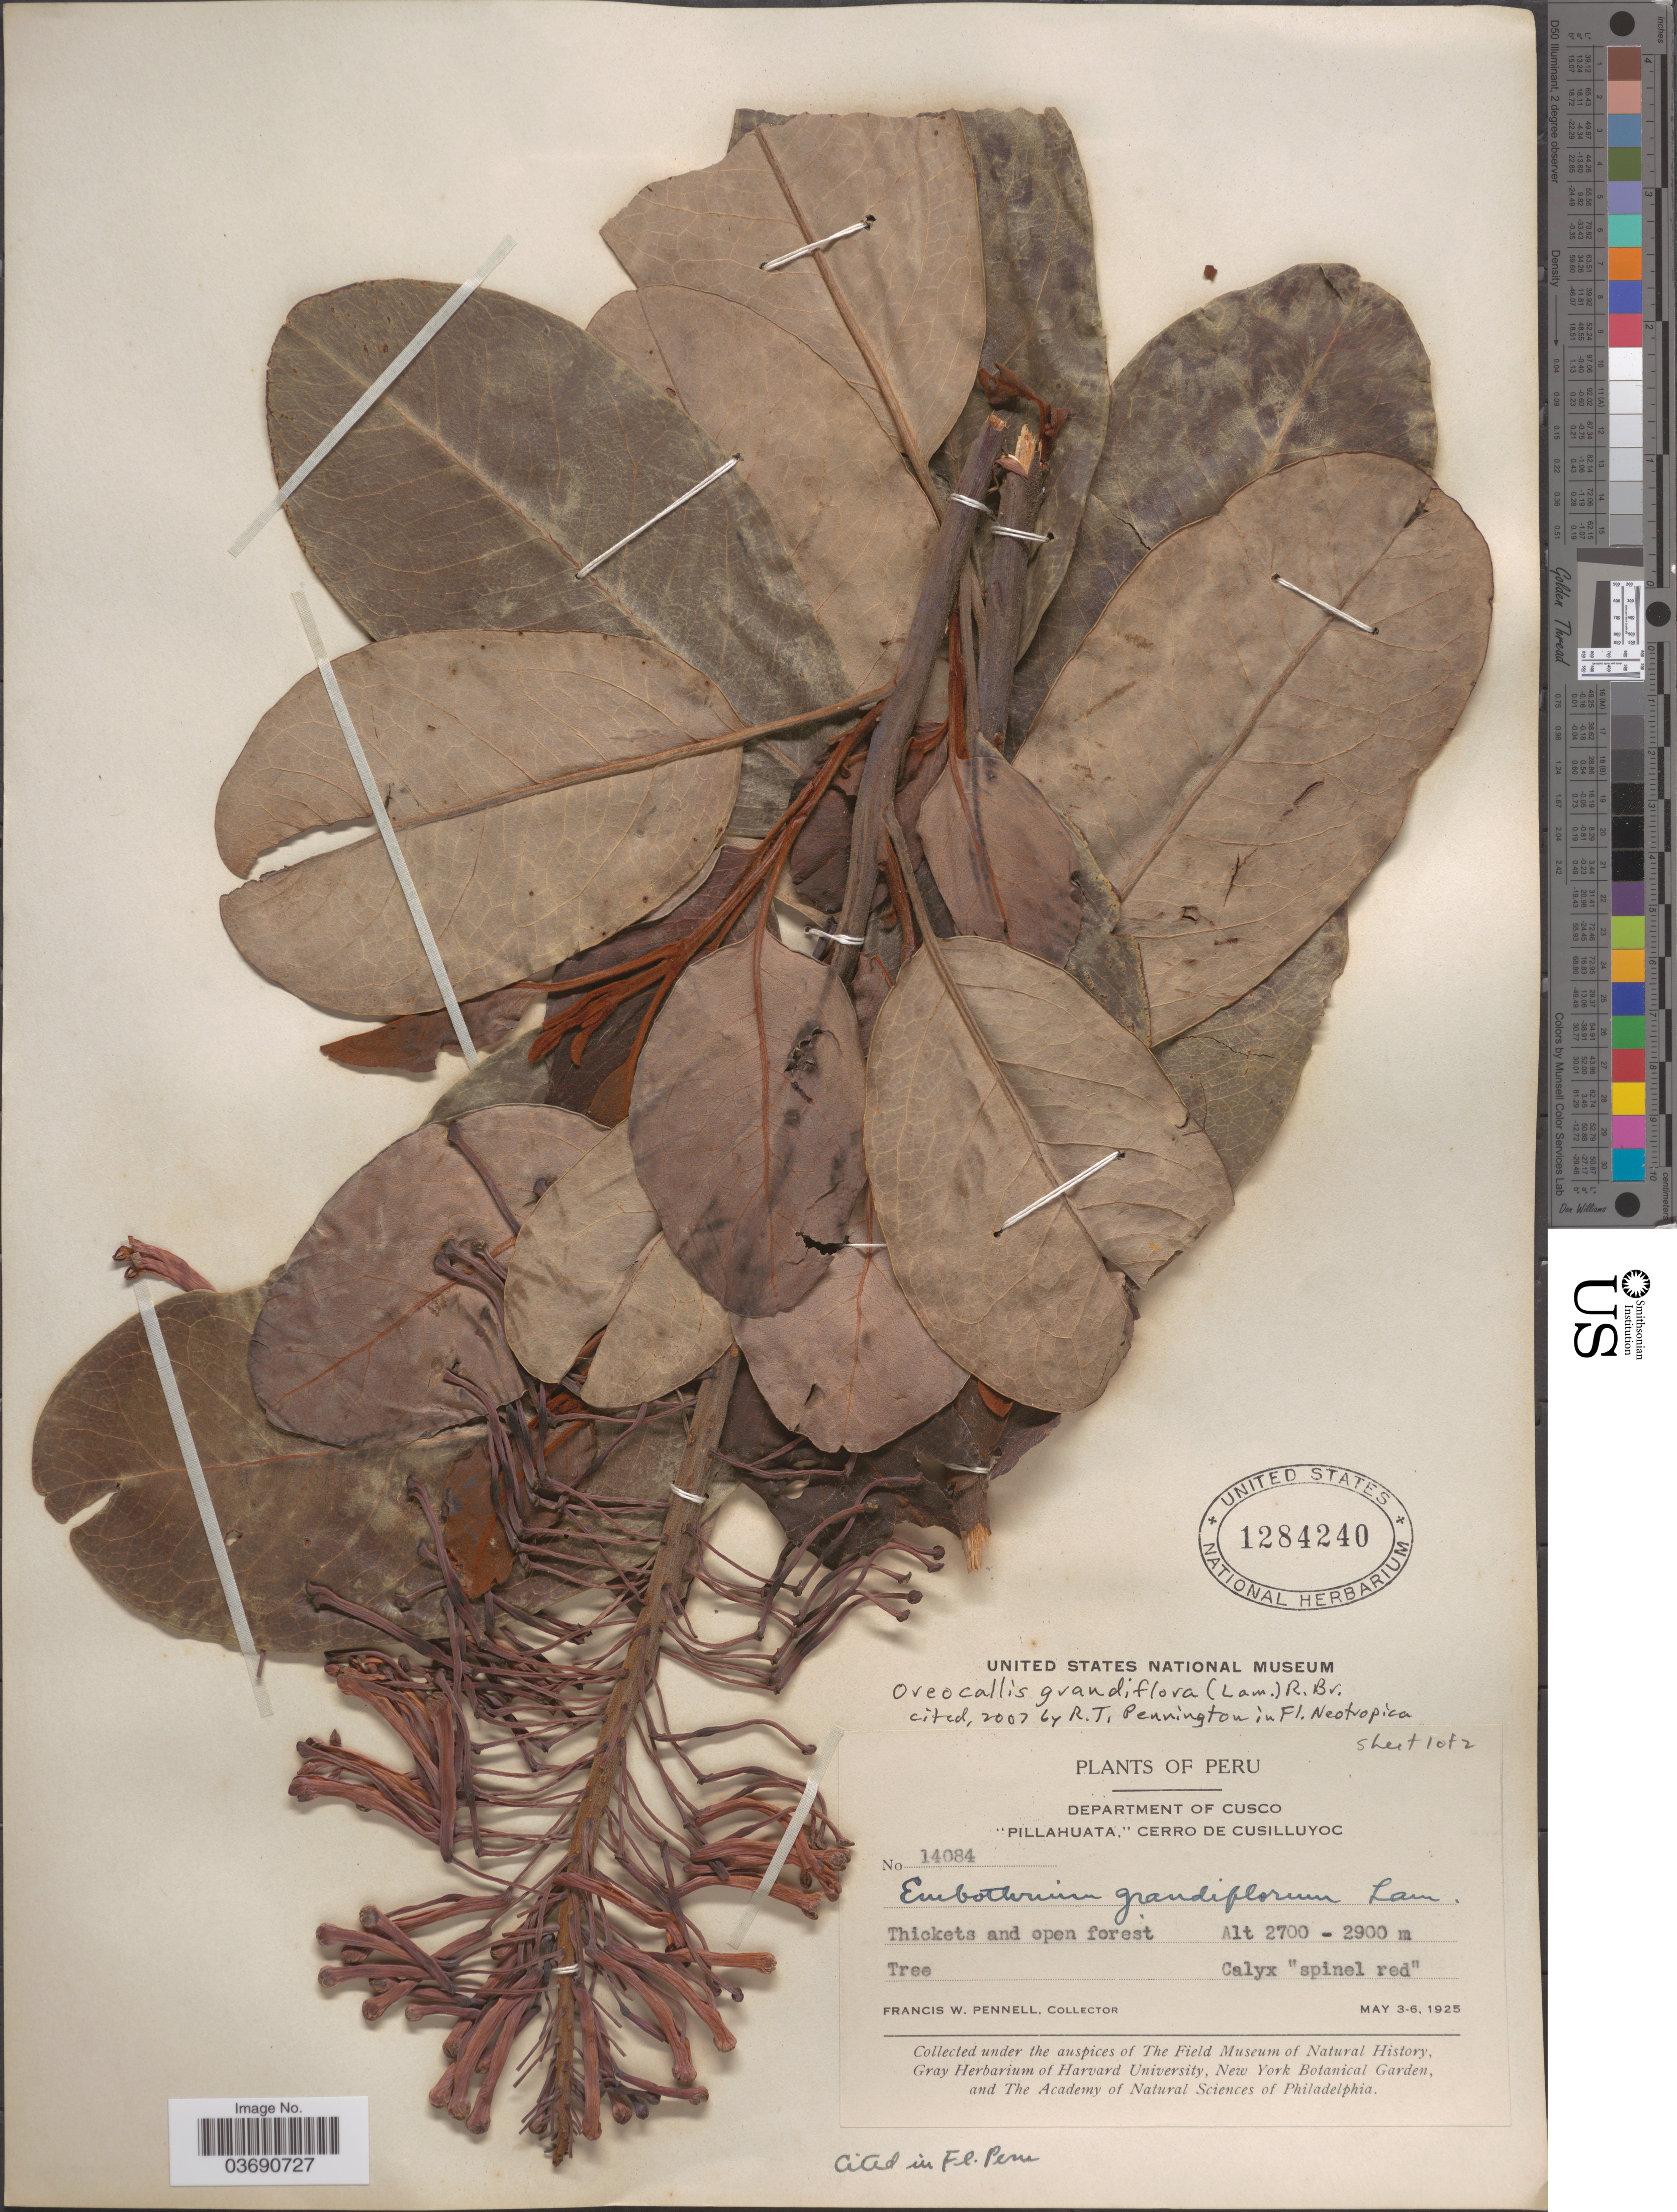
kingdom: Plantae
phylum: Tracheophyta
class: Magnoliopsida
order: Proteales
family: Proteaceae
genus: Oreocallis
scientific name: Oreocallis grandiflora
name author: (Lam.) R. Br.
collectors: F. W. Pennell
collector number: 14084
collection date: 1925-05-03/1925-05-06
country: Peru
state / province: Cusco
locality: Department of Cusco. 'Pillahuata,' Cerro de Cusilluyoc. Thickets and open forest.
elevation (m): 2700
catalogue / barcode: US 1284240